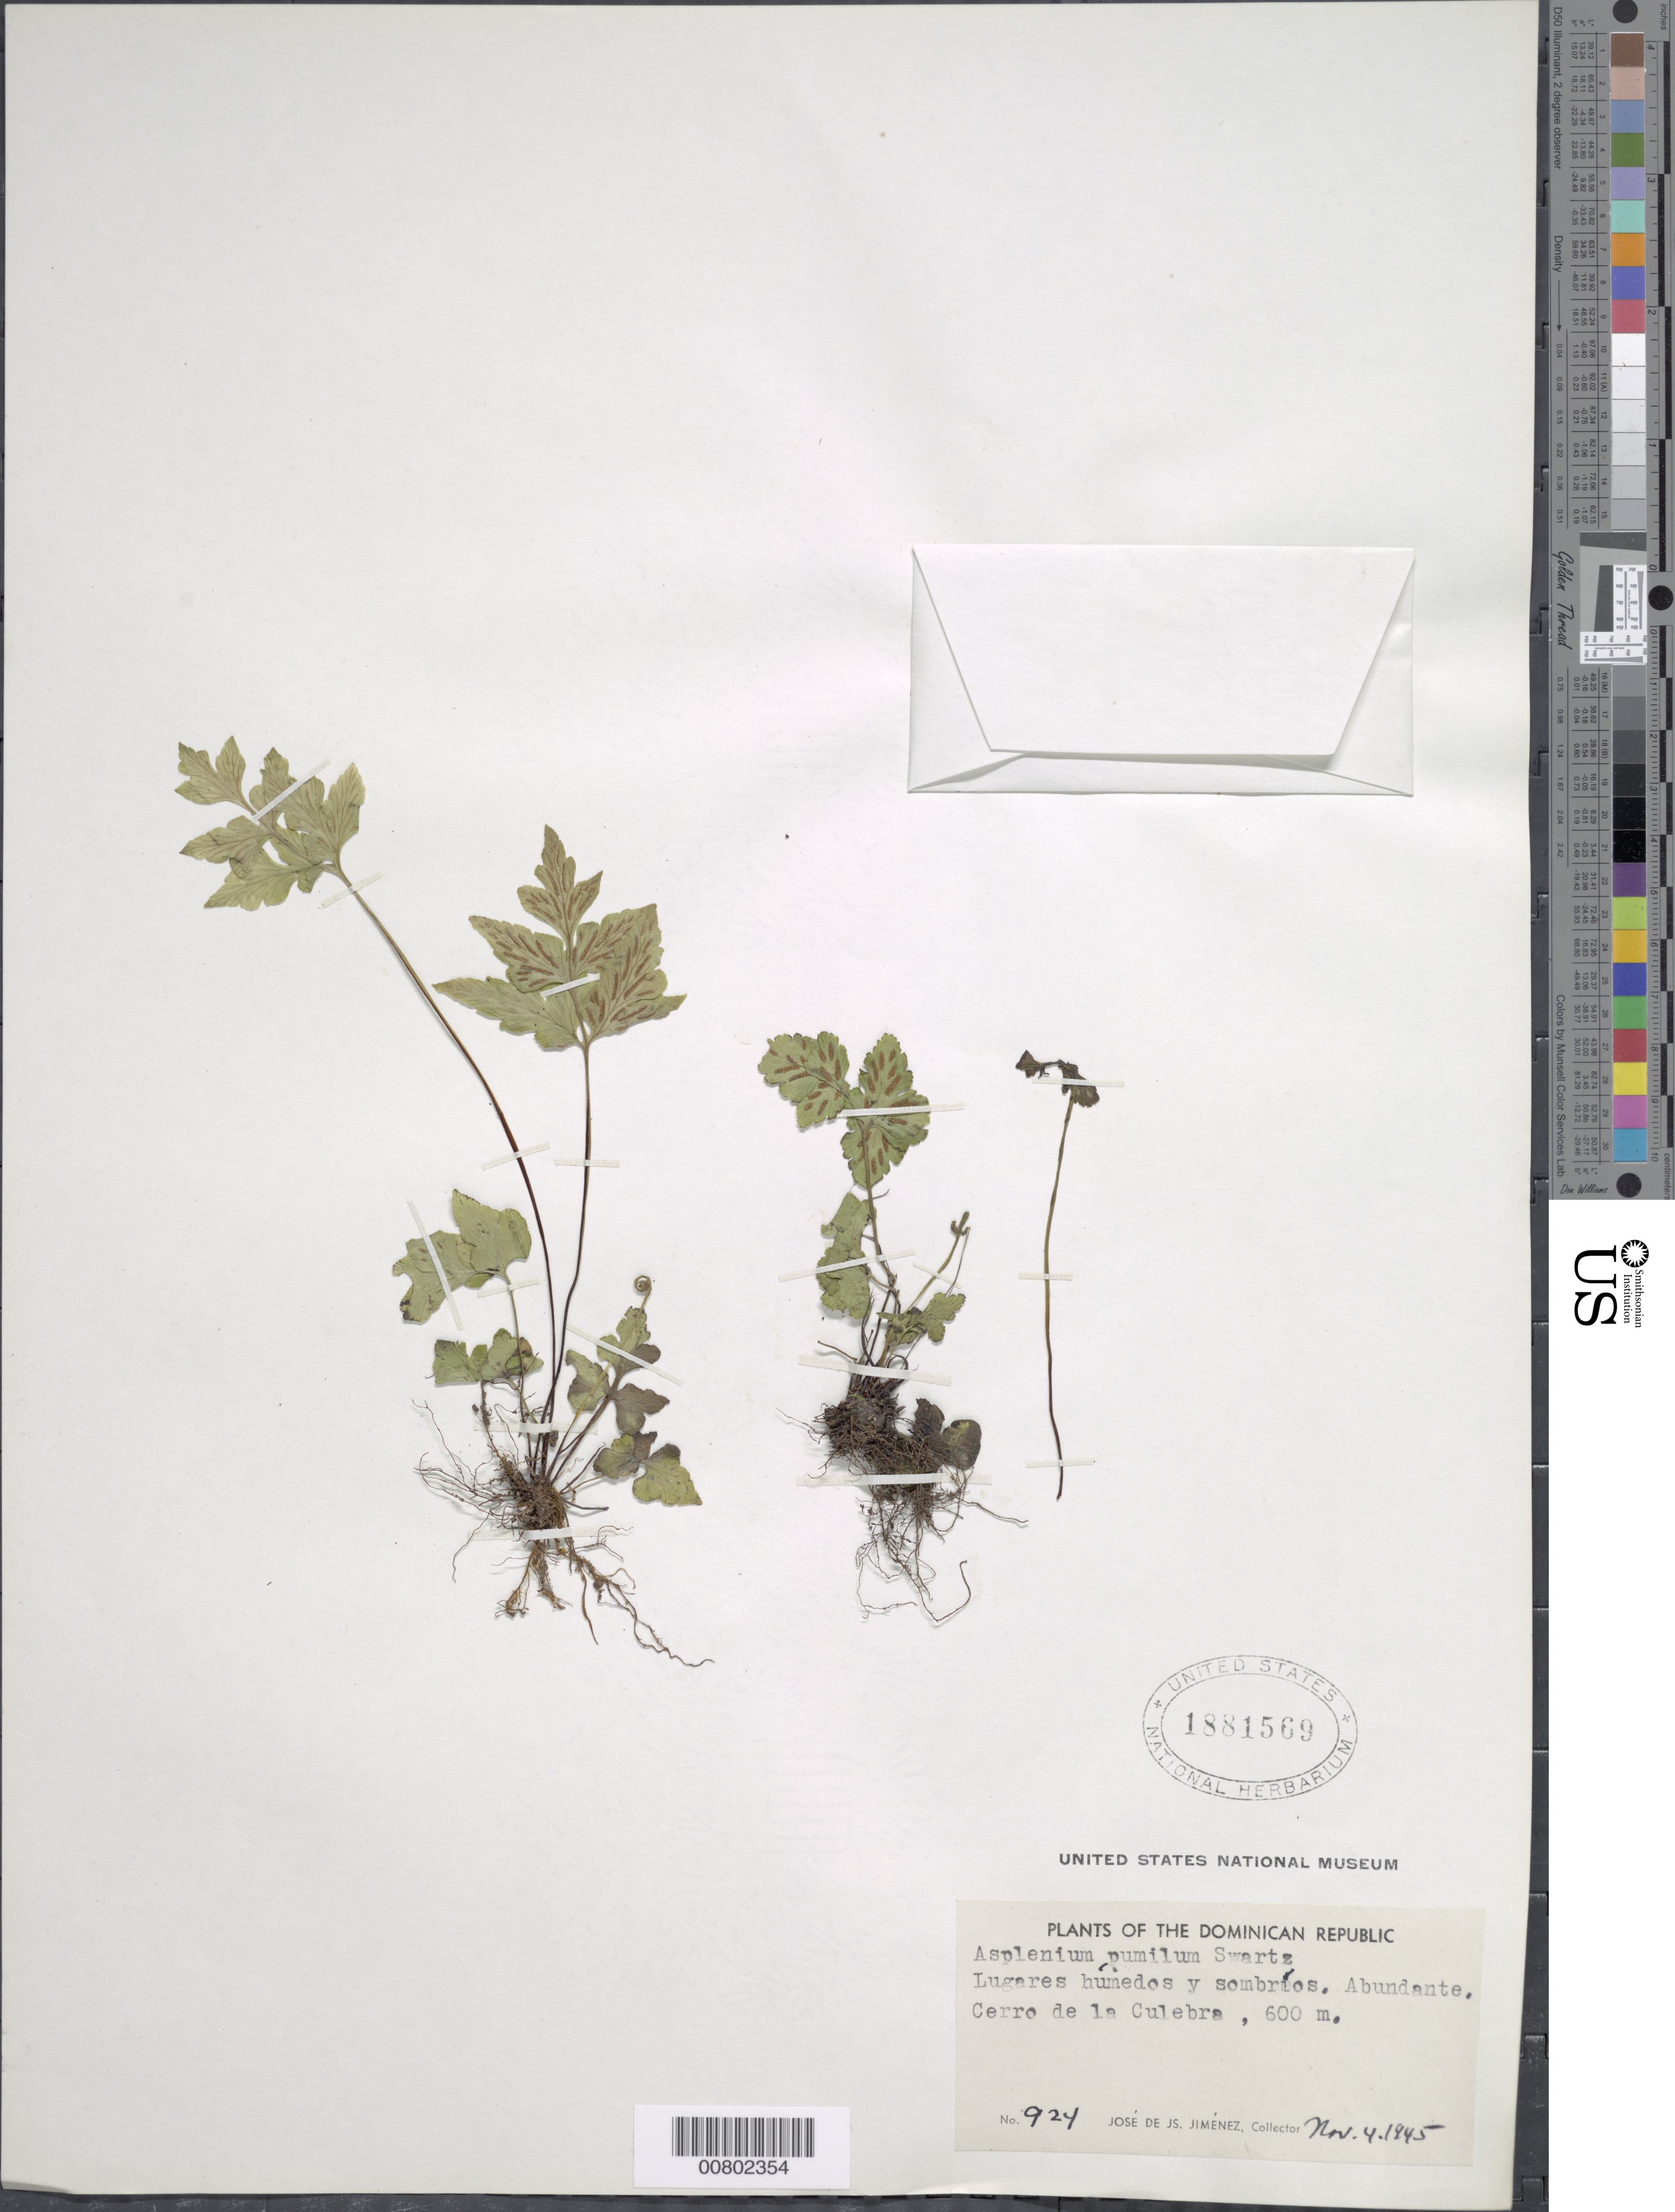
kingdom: Plantae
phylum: Tracheophyta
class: Polypodiopsida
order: Polypodiales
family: Aspleniaceae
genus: Asplenium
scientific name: Asplenium pumilum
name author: Sw.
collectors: J. J. Jiménez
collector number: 924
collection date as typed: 04 Nov 1945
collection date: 1945-11-04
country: Dominican Republic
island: Hispaniola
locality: Cerro de la Culebra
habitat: Lugares húmedos y sombríos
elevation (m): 600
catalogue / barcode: US 1881569